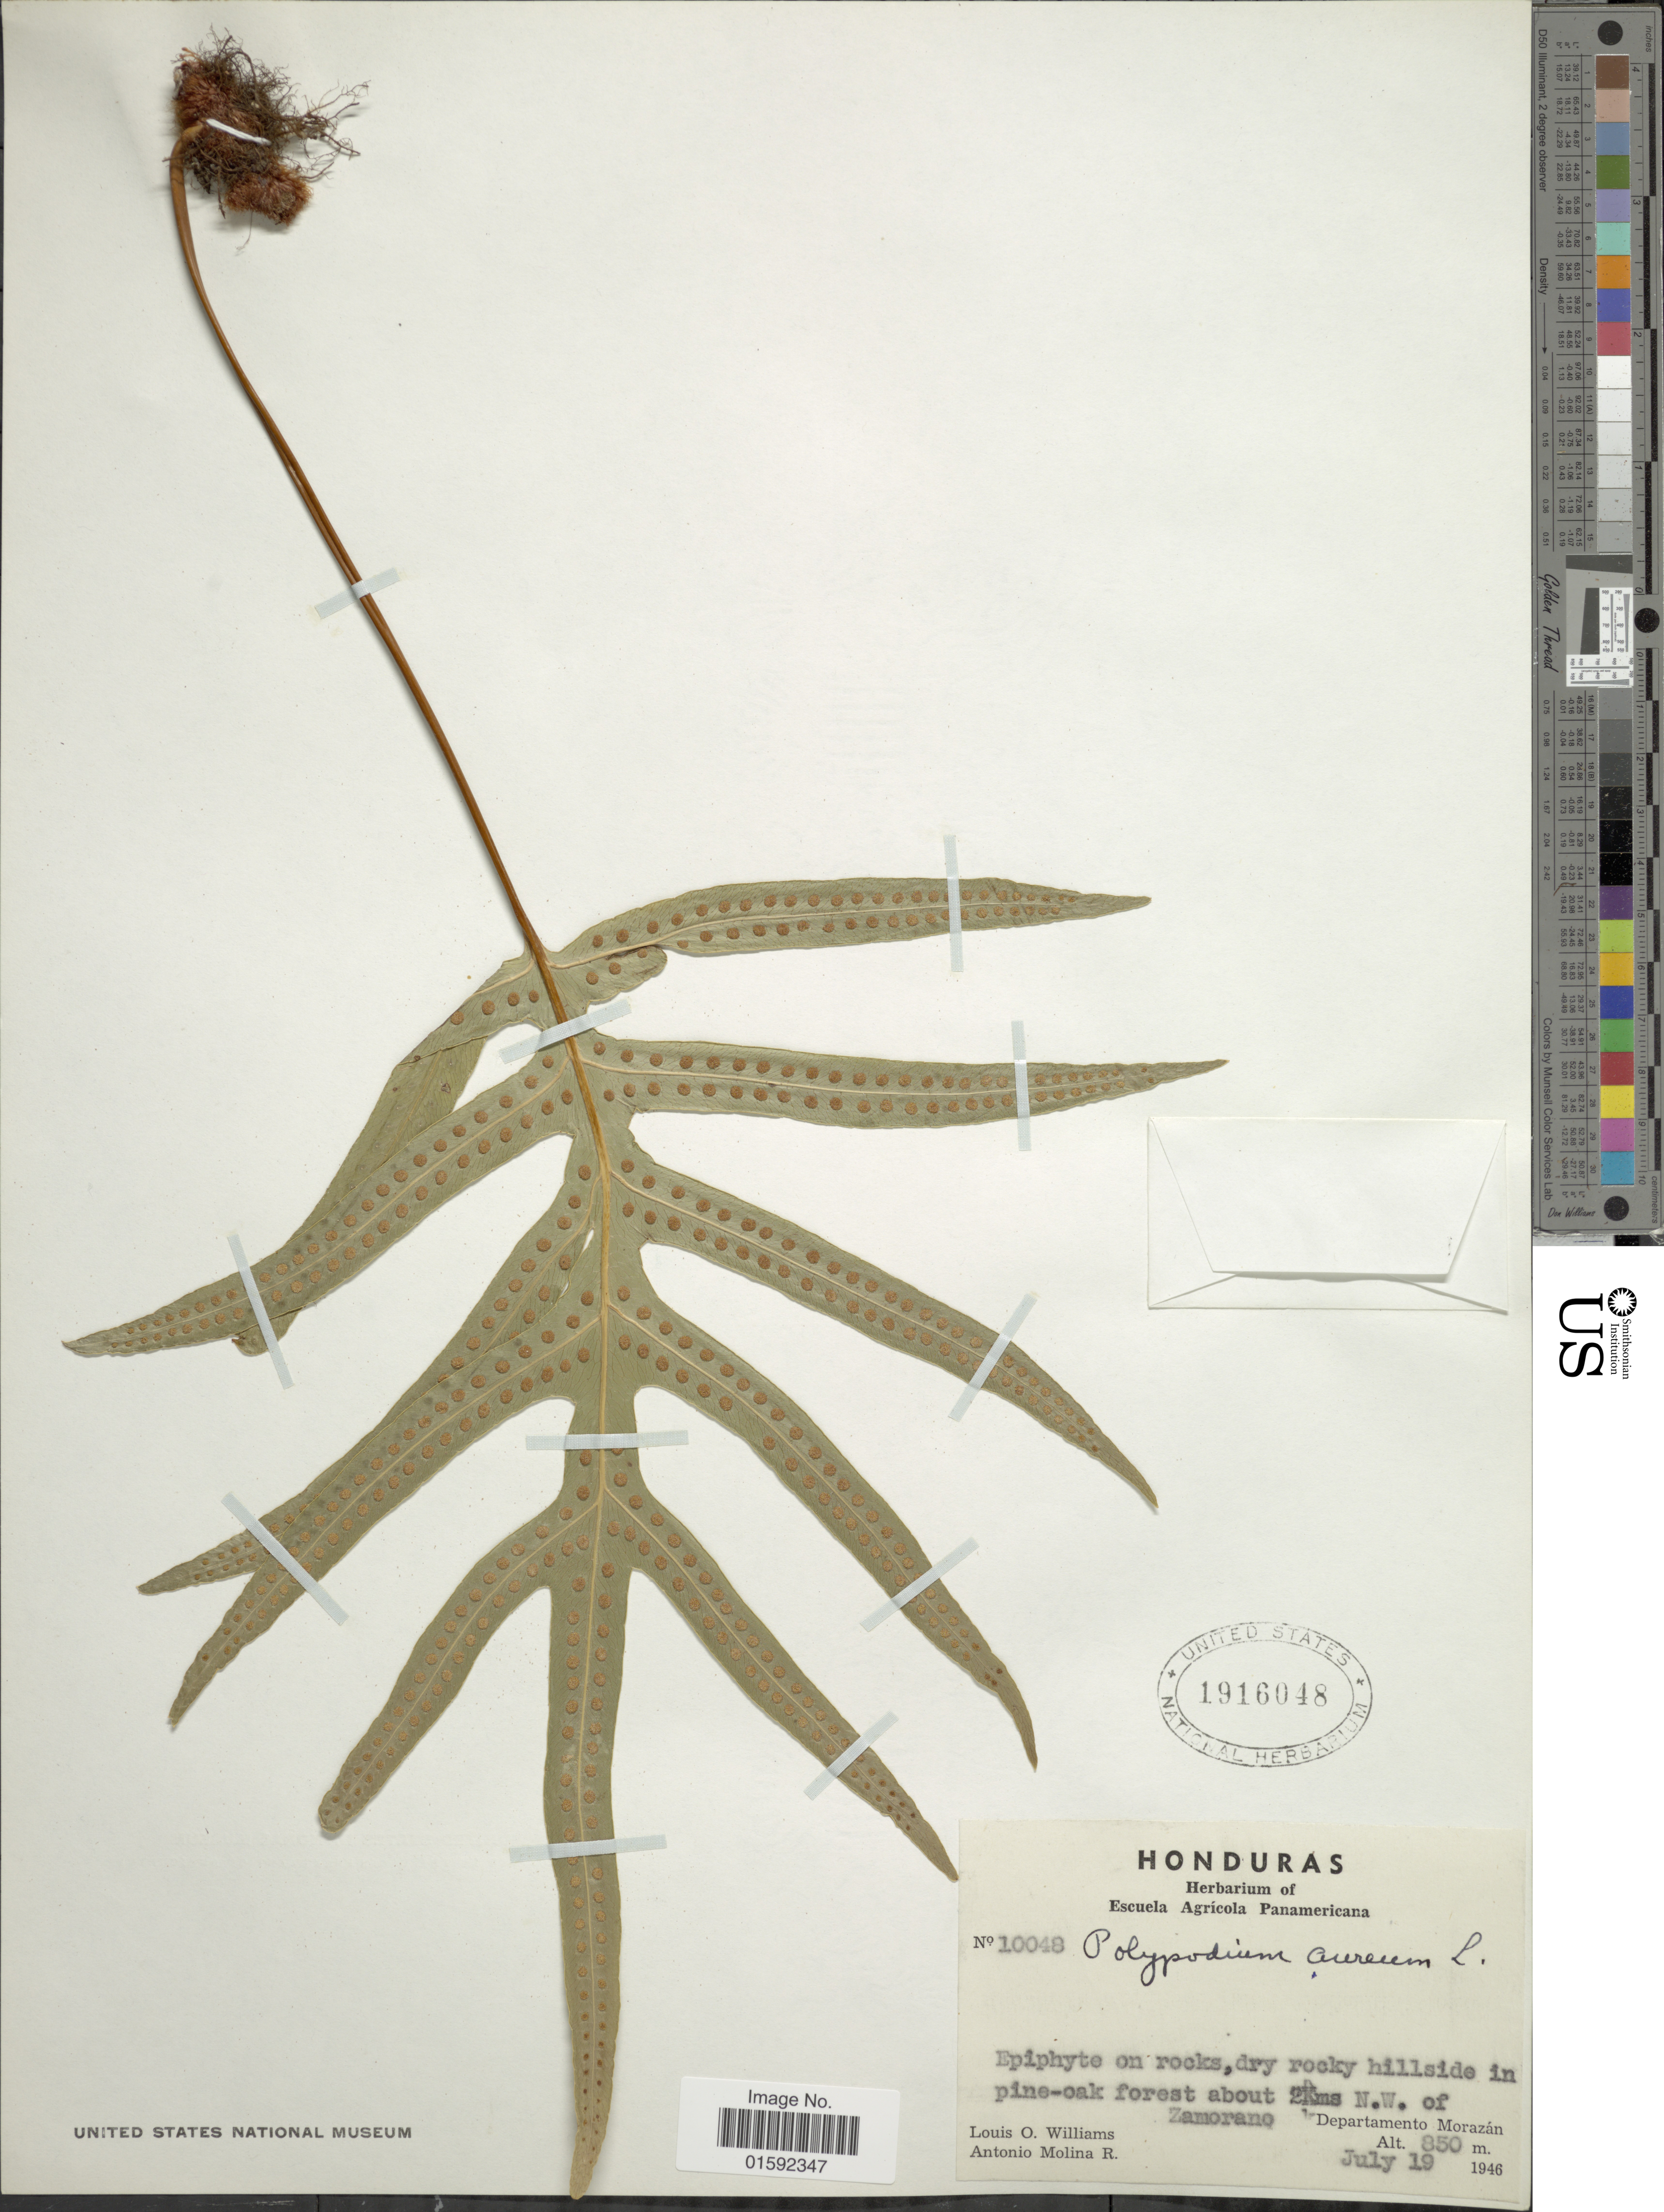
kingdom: Plantae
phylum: Tracheophyta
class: Polypodiopsida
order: Polypodiales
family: Polypodiaceae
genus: Phlebodium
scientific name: Phlebodium pseudoaureum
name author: (Cav.) Lellinger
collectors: L. O. Williams & A. Molina R.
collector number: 10048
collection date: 1946-07-19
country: Honduras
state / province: Fco. Morazán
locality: Honduras, about 2 Kms N.W. of Zamorano, Departamento Morazán.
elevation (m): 850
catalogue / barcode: US 1916048